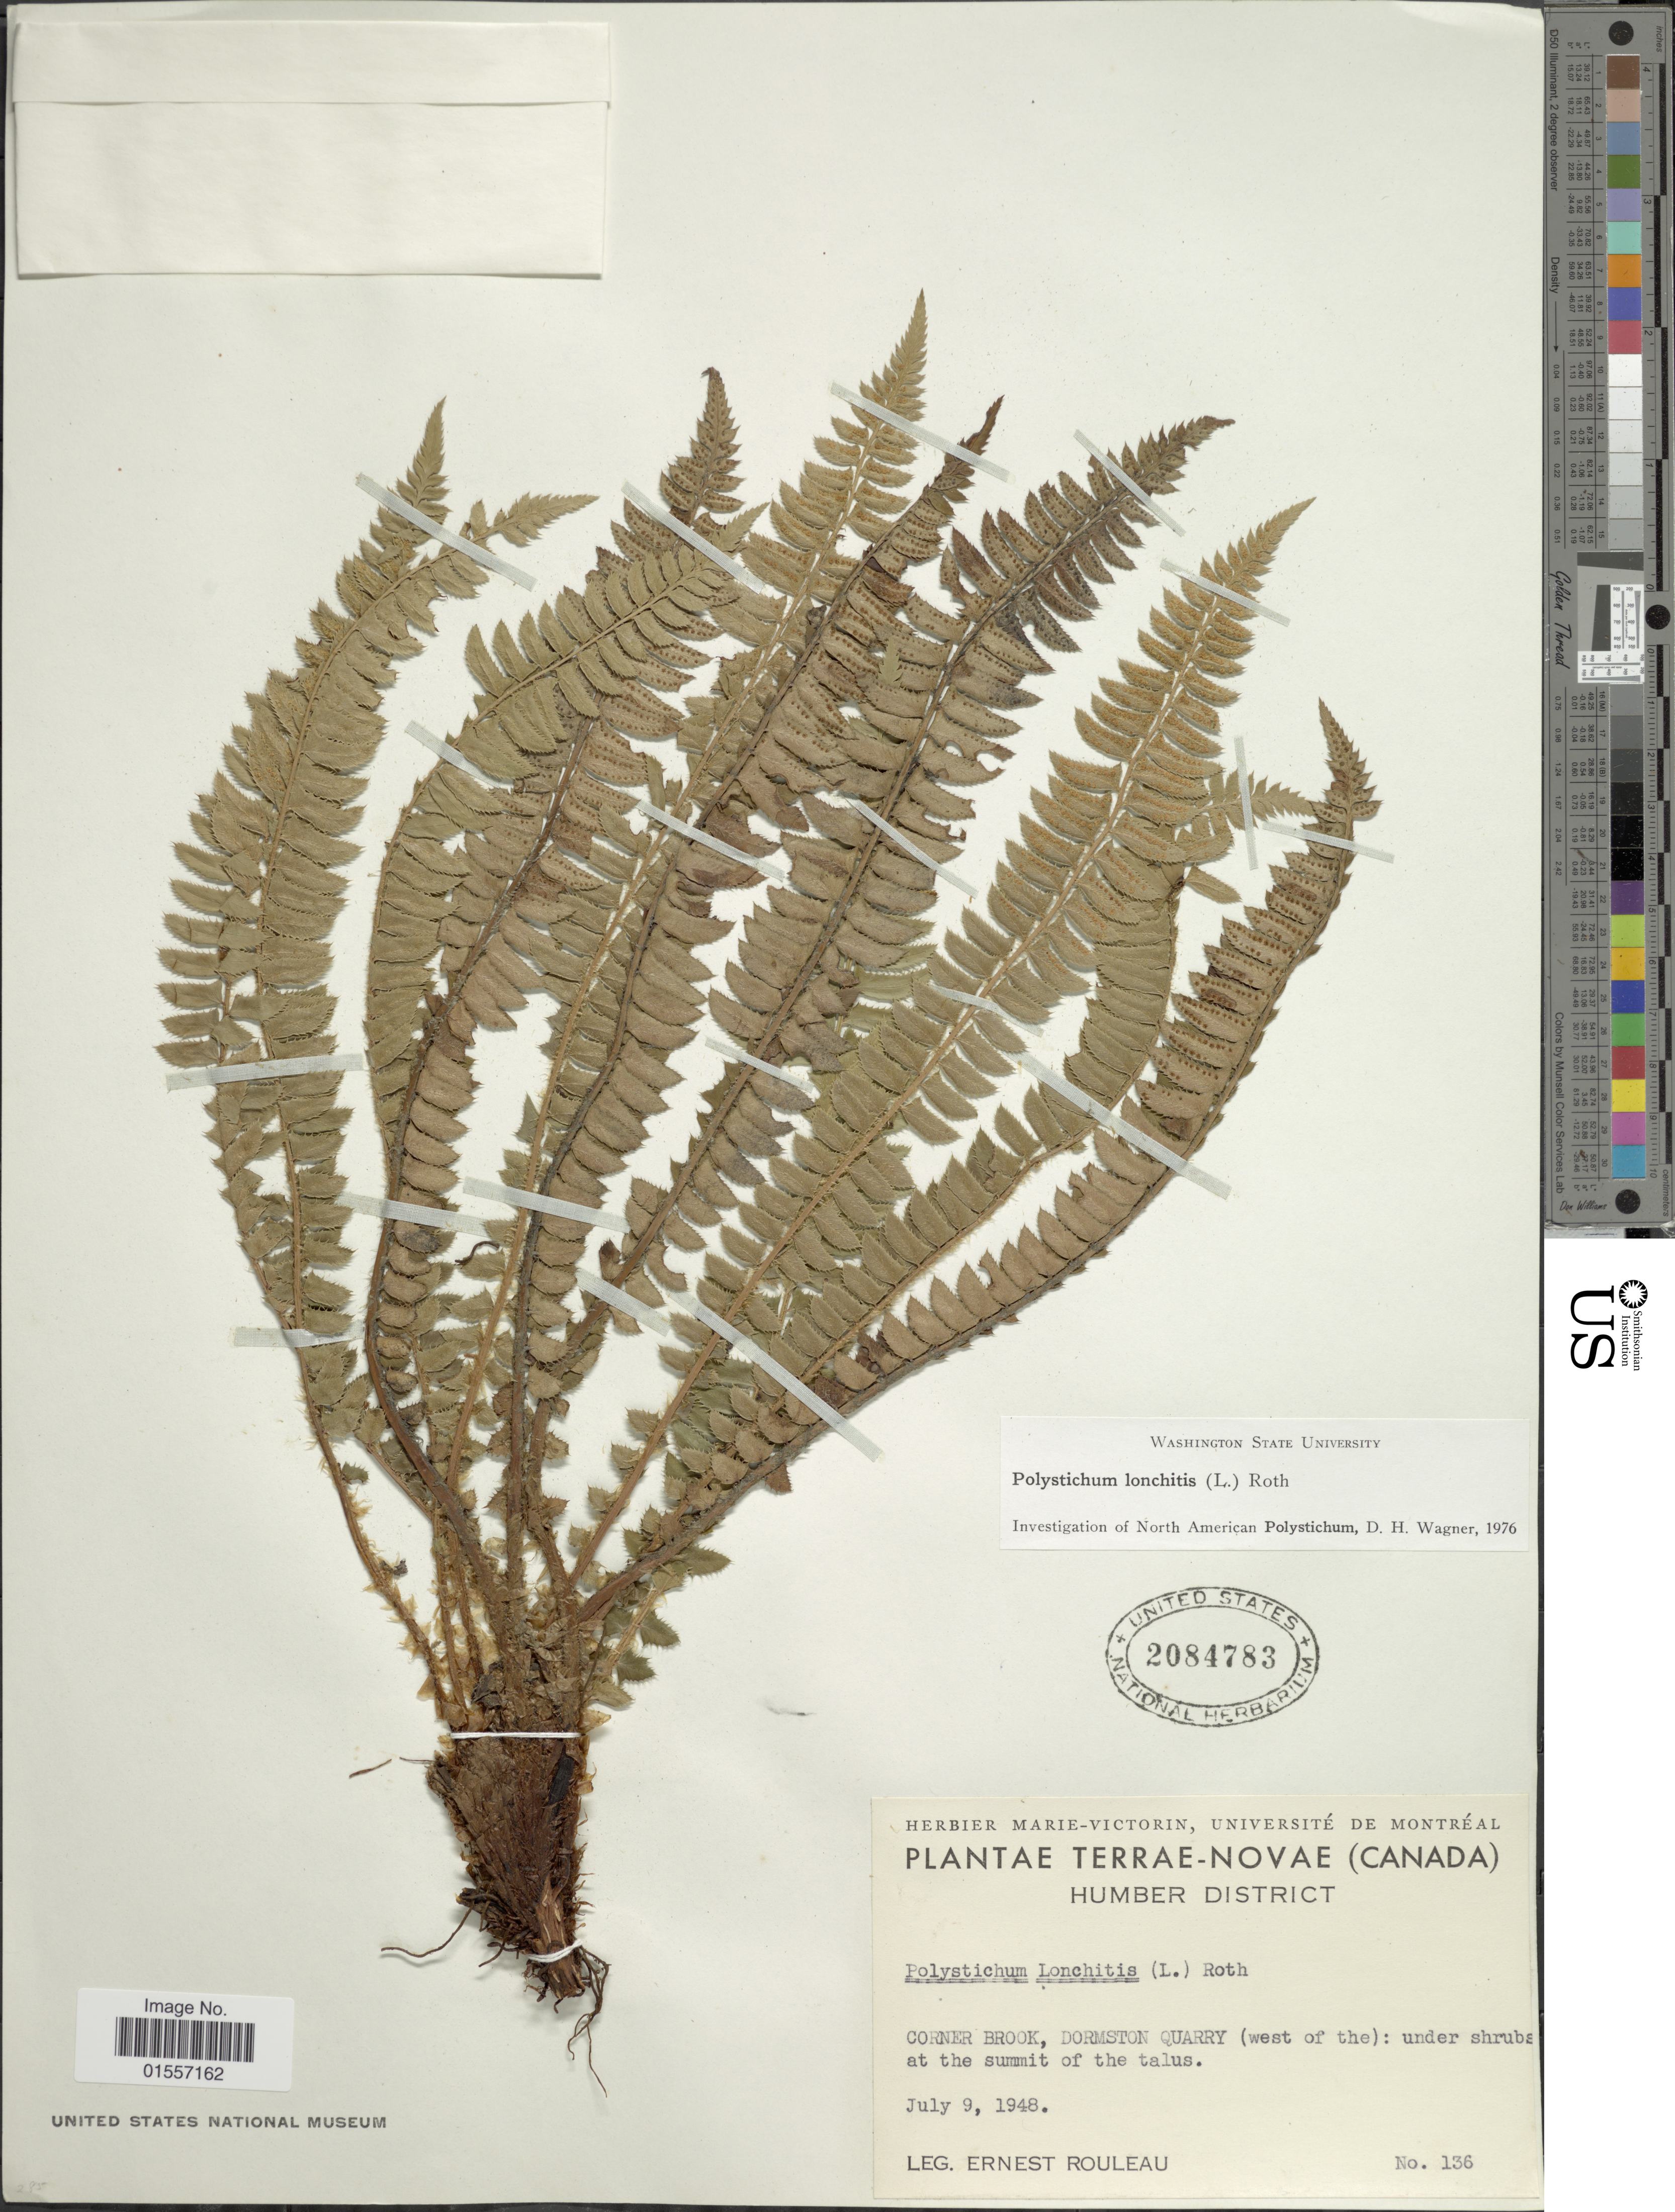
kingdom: Plantae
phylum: Tracheophyta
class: Polypodiopsida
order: Polypodiales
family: Dryopteridaceae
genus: Polystichum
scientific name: Polystichum lonchitis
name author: (Roth) L.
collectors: J. Rouleau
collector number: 136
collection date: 1948-07-09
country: Canada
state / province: Newfoundland and Labrador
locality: Terrae-Novae HUmber District, Corner Brook, Dormston Quarry (west of the): under shrubs at the summit of the talus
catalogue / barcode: US 2084783